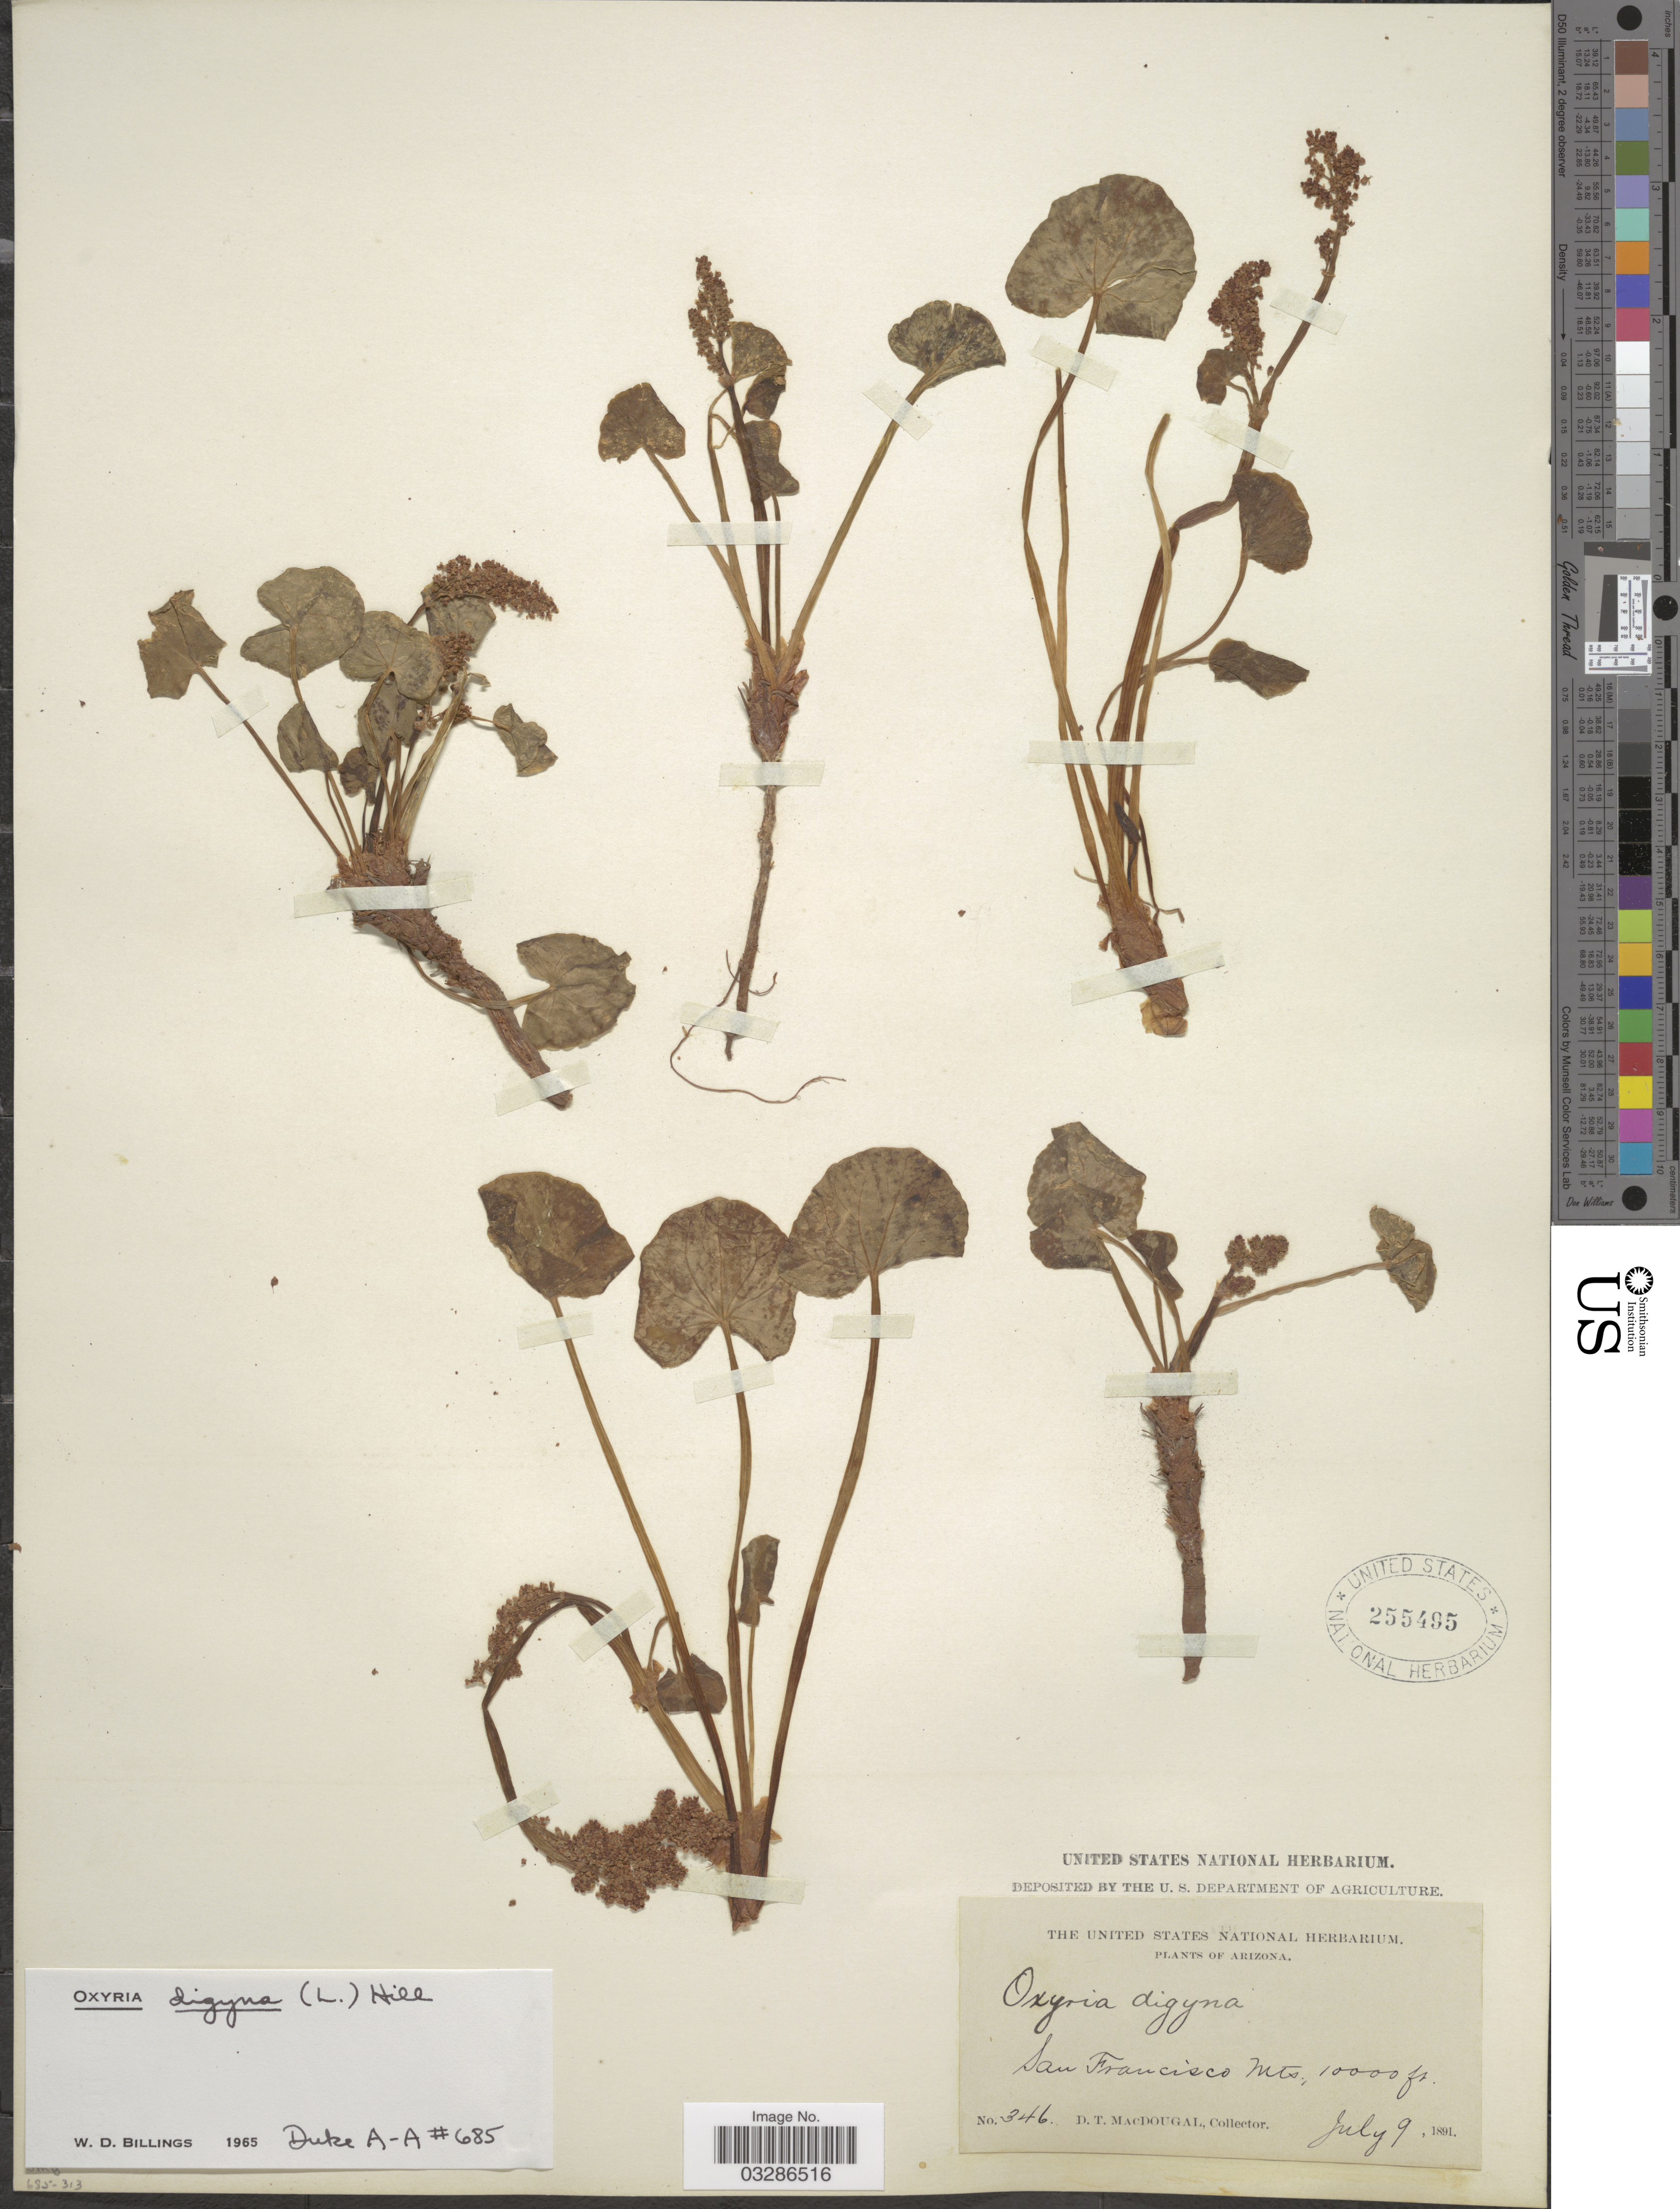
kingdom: Plantae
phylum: Tracheophyta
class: Magnoliopsida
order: Caryophyllales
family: Polygonaceae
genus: Oxyria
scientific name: Oxyria digyna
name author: (L.) Hill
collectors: D. T. MacDougal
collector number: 346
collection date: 1891-07-09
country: United States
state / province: Arizona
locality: San Francisco Mts.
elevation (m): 3048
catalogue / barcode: US 255495